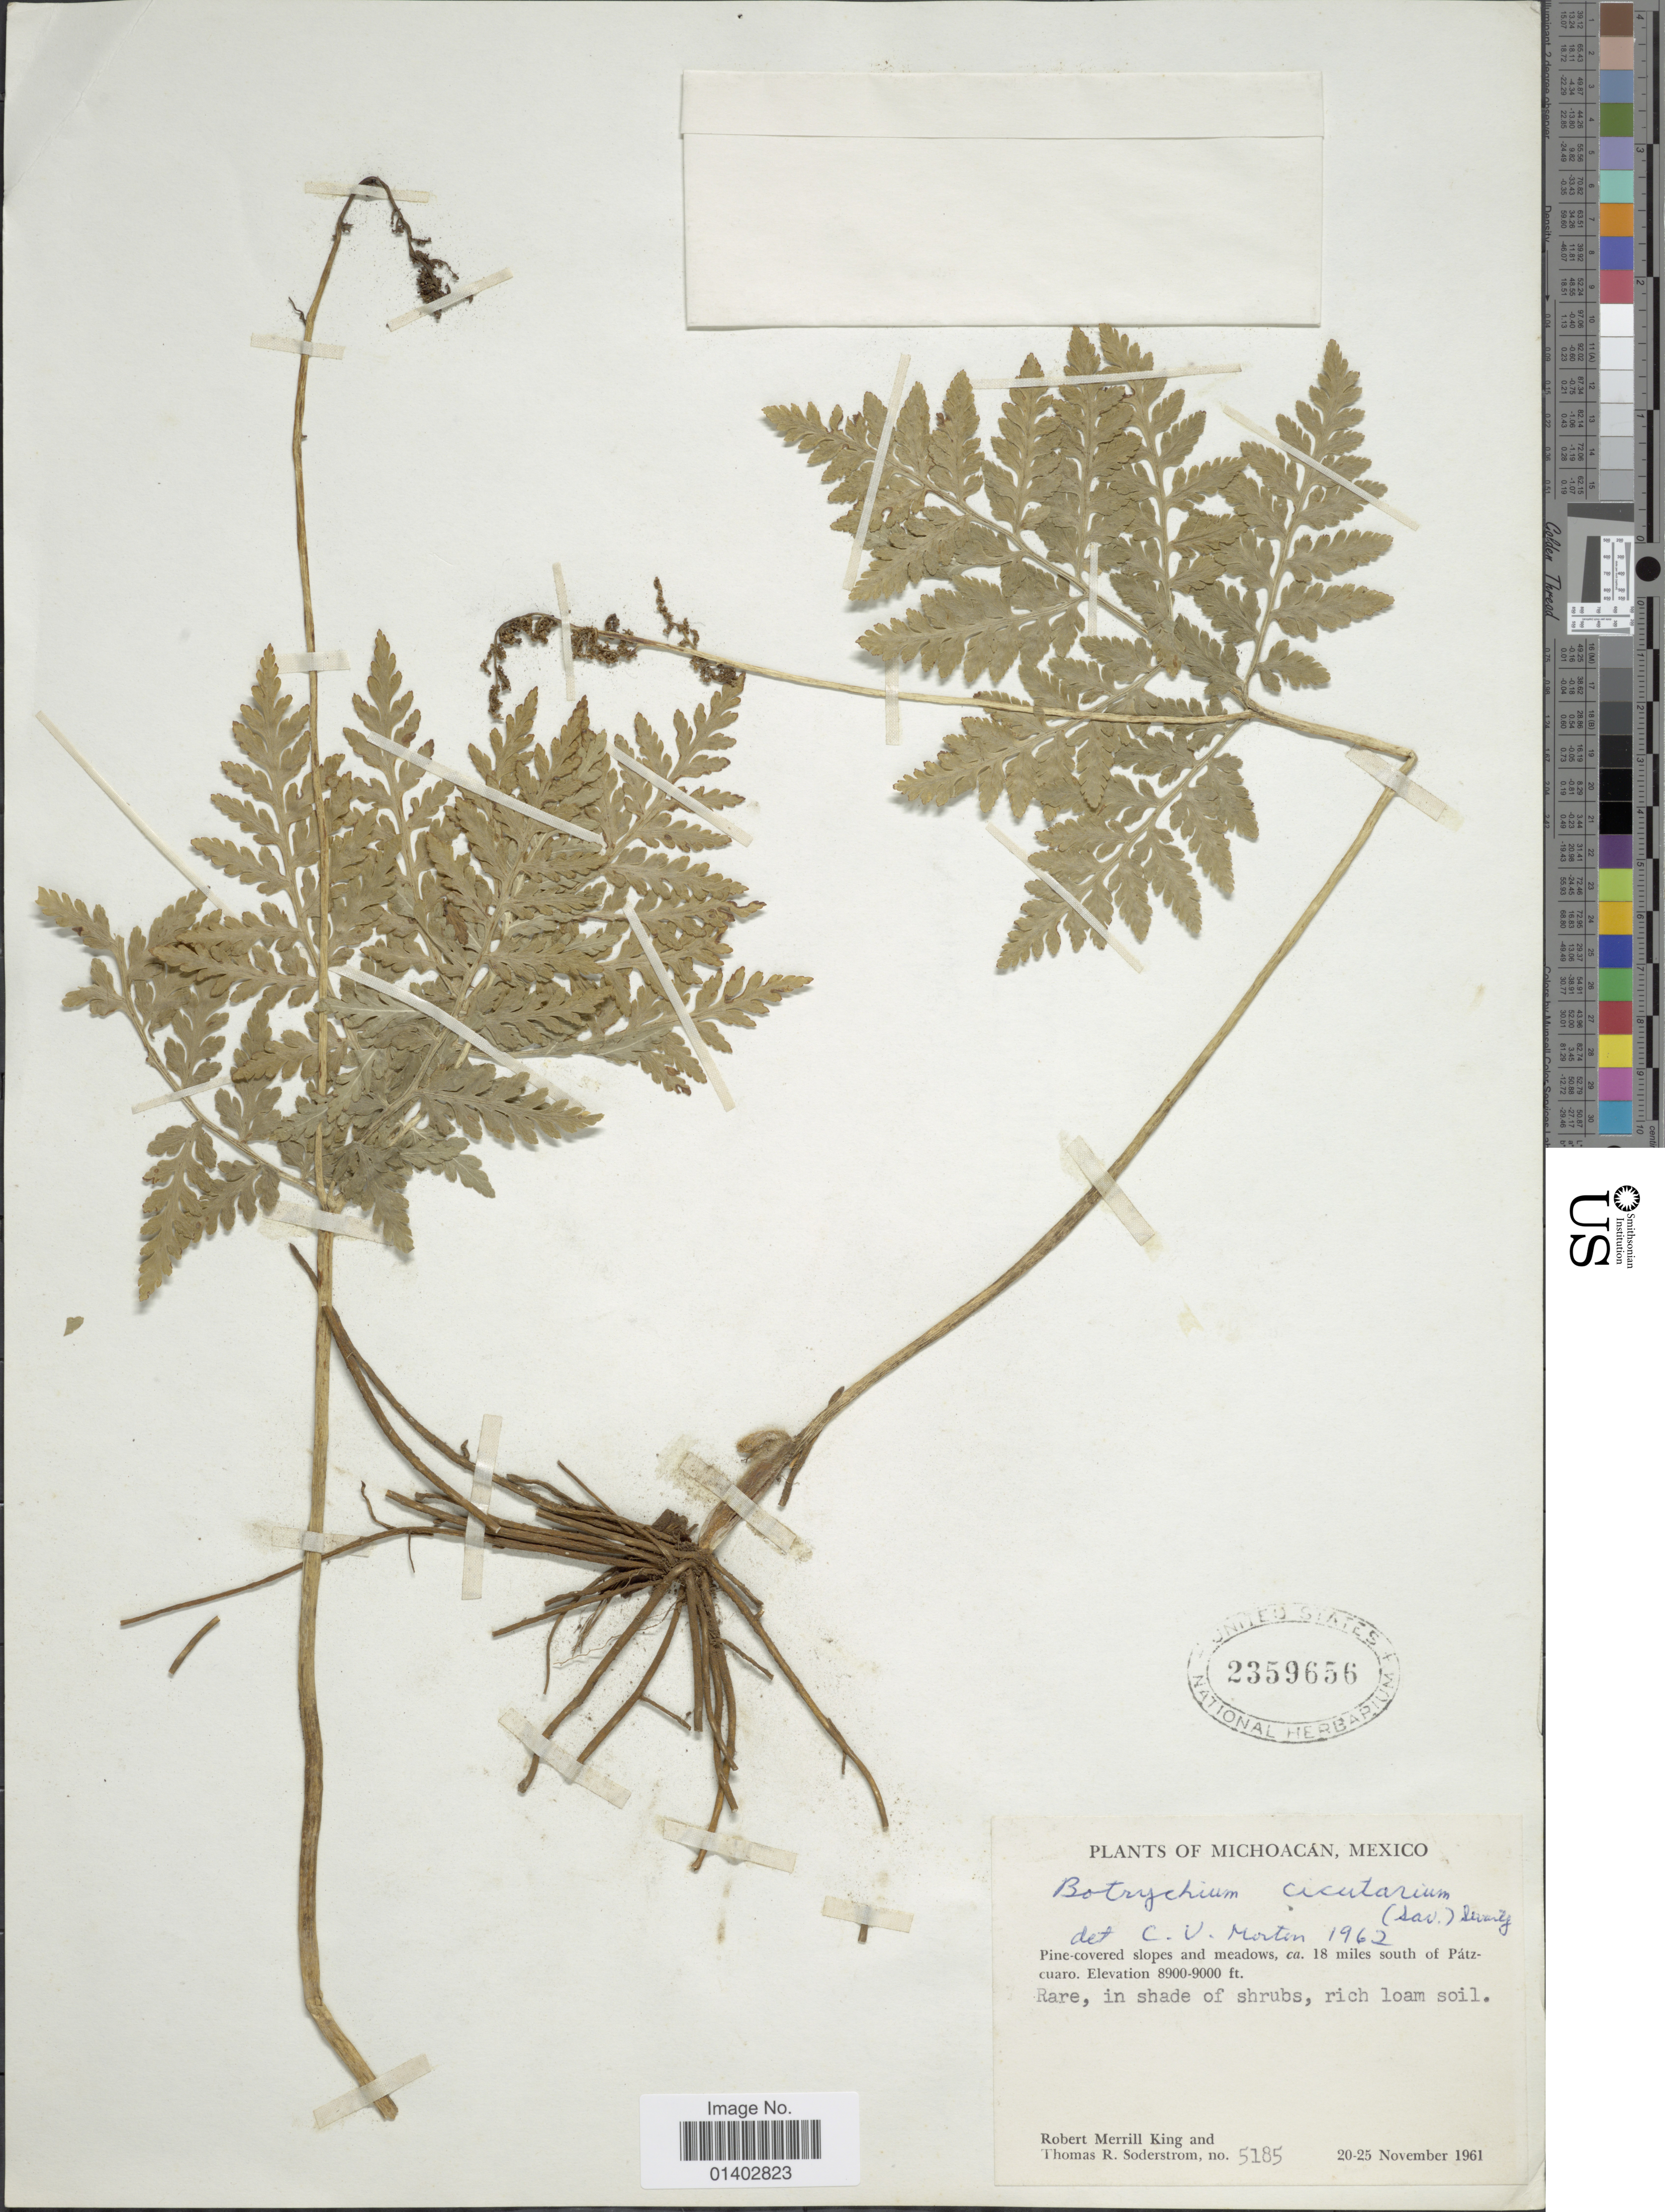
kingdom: Plantae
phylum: Tracheophyta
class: Polypodiopsida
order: Ophioglossales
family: Ophioglossaceae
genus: Botrychium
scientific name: Botrychium virginianum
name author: (L.) Sw.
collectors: R. M. King & T. R. Soderstrom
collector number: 5185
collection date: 1961-11-20/1961-11-25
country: Mexico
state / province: Michoacán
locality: Ca 18 miles south of Pátzcuaro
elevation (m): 2713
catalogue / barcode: US 2359656